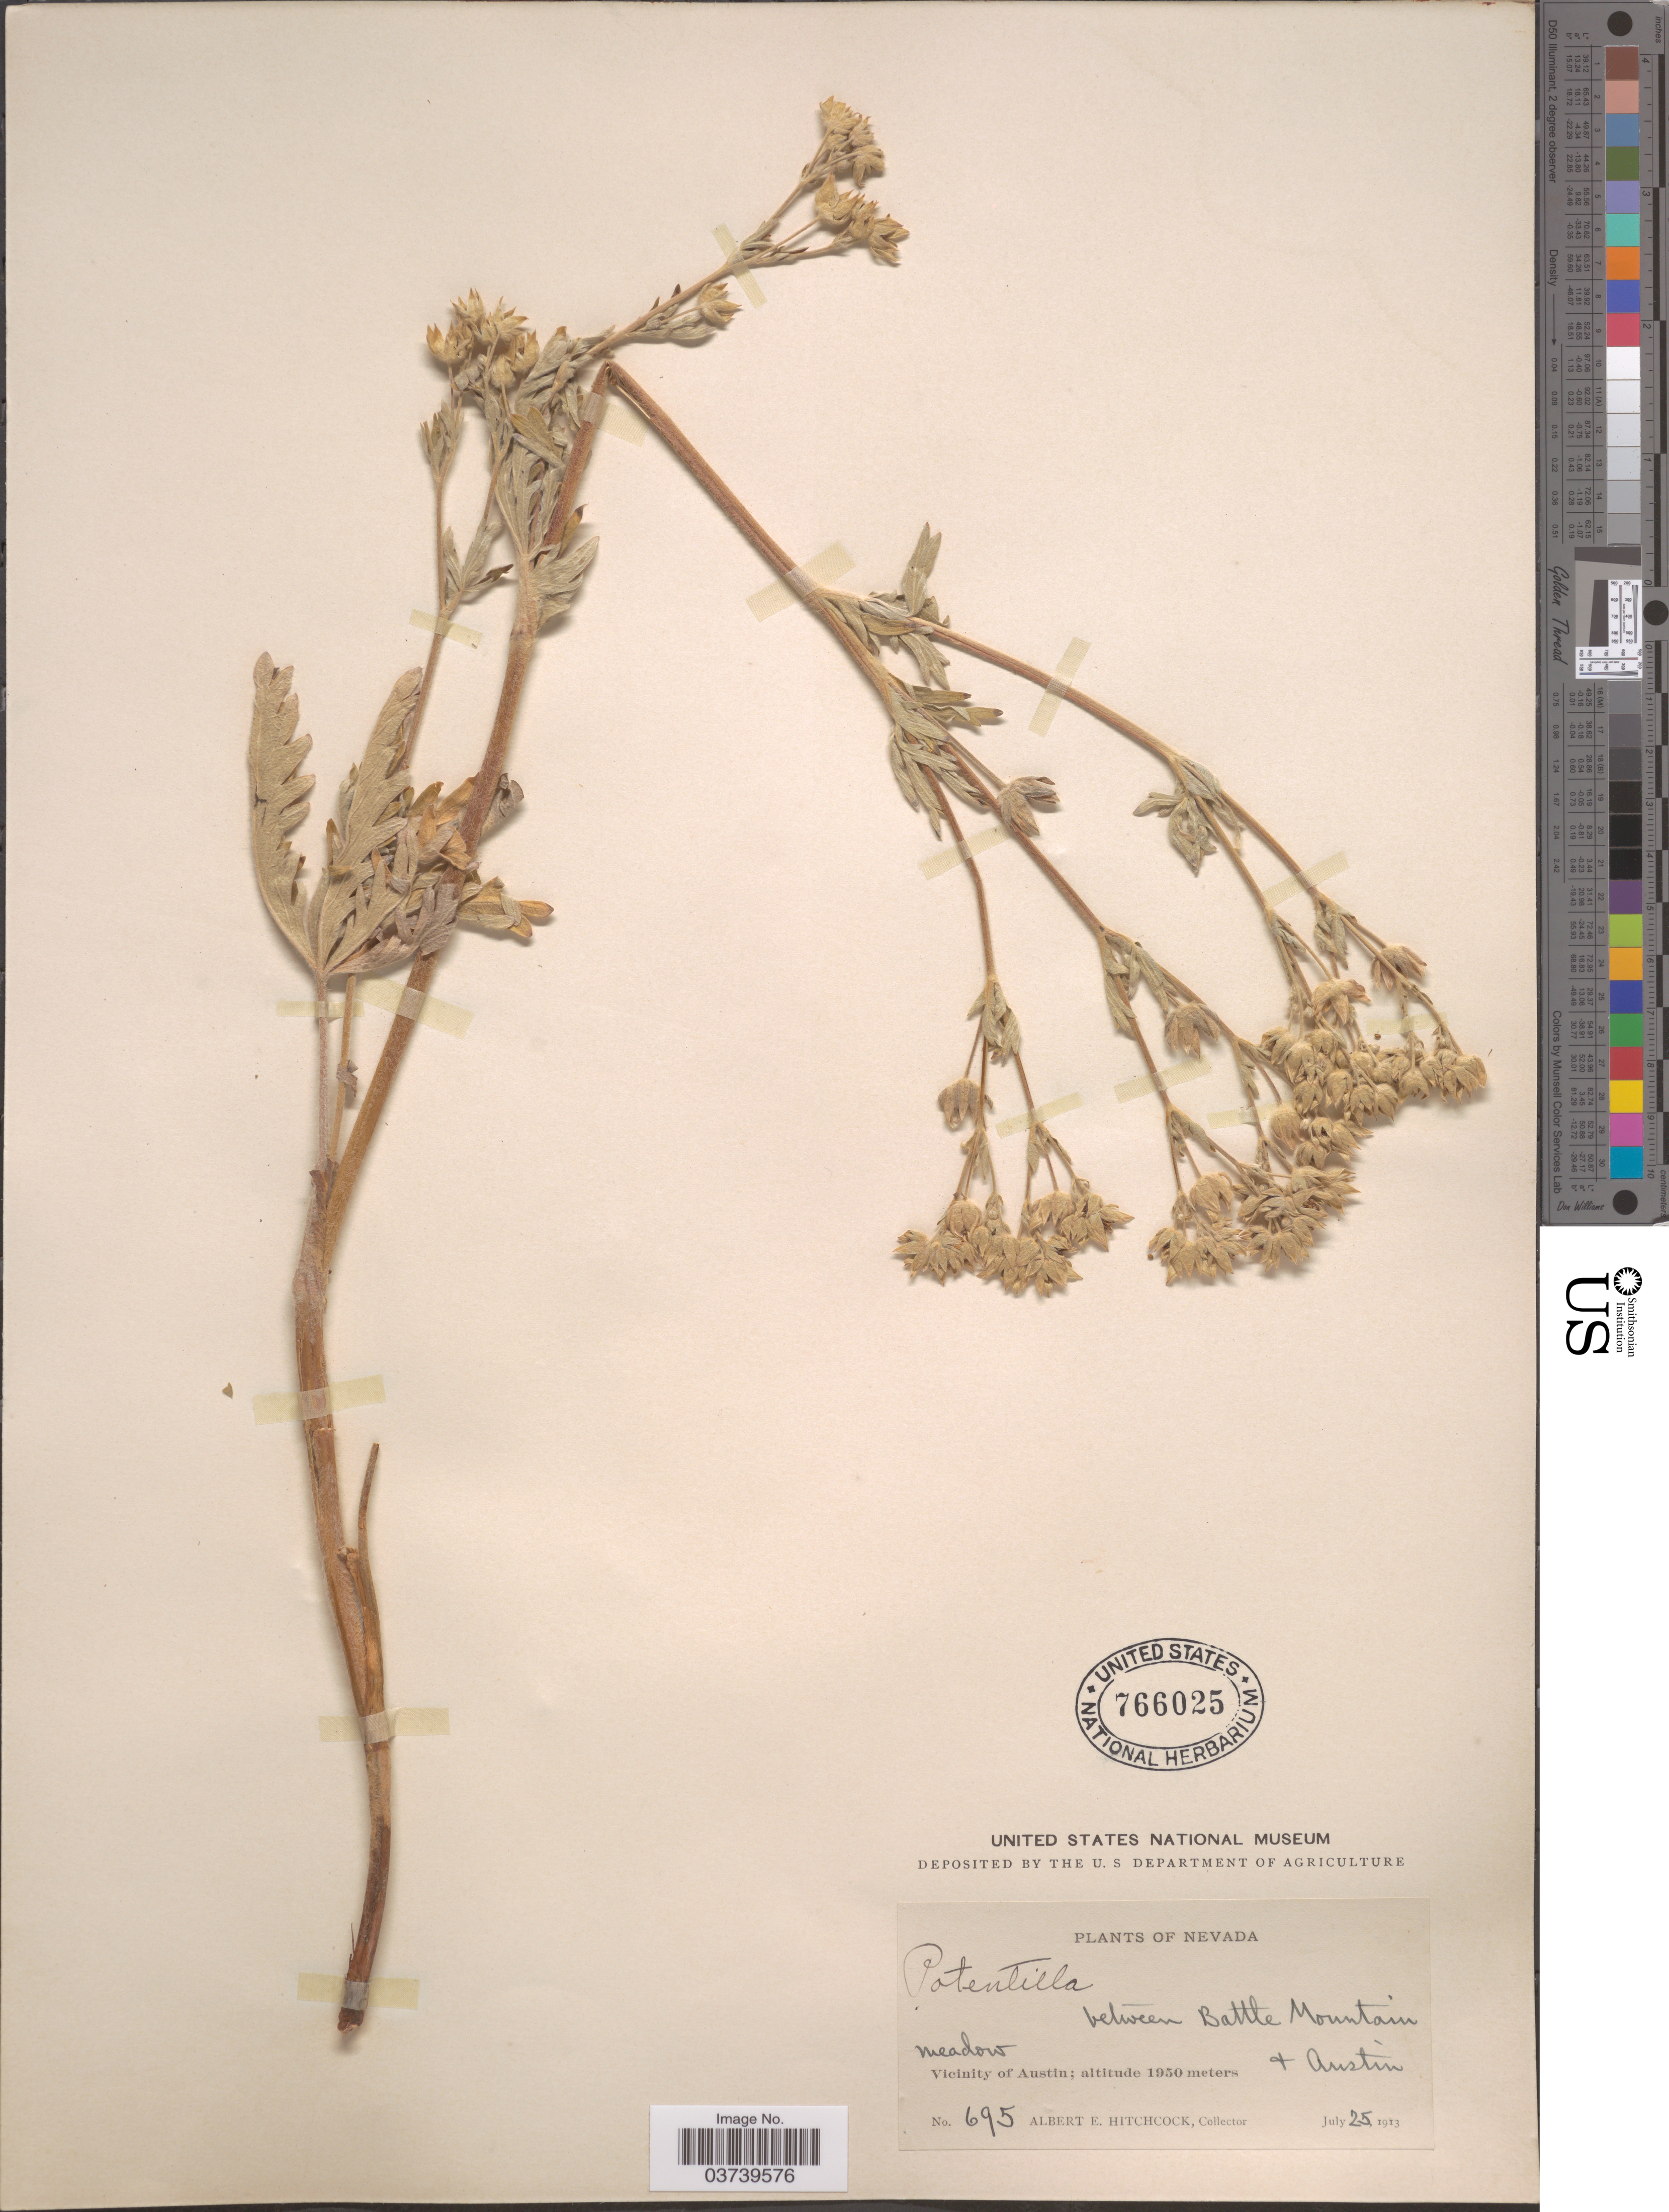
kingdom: Plantae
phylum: Tracheophyta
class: Magnoliopsida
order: Rosales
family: Rosaceae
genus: Potentilla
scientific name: Potentilla sp.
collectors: A. Hitchcock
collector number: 695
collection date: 1913-07-25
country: United States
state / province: Nevada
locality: Vicinity of Austin.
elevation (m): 1950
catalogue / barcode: US 766025